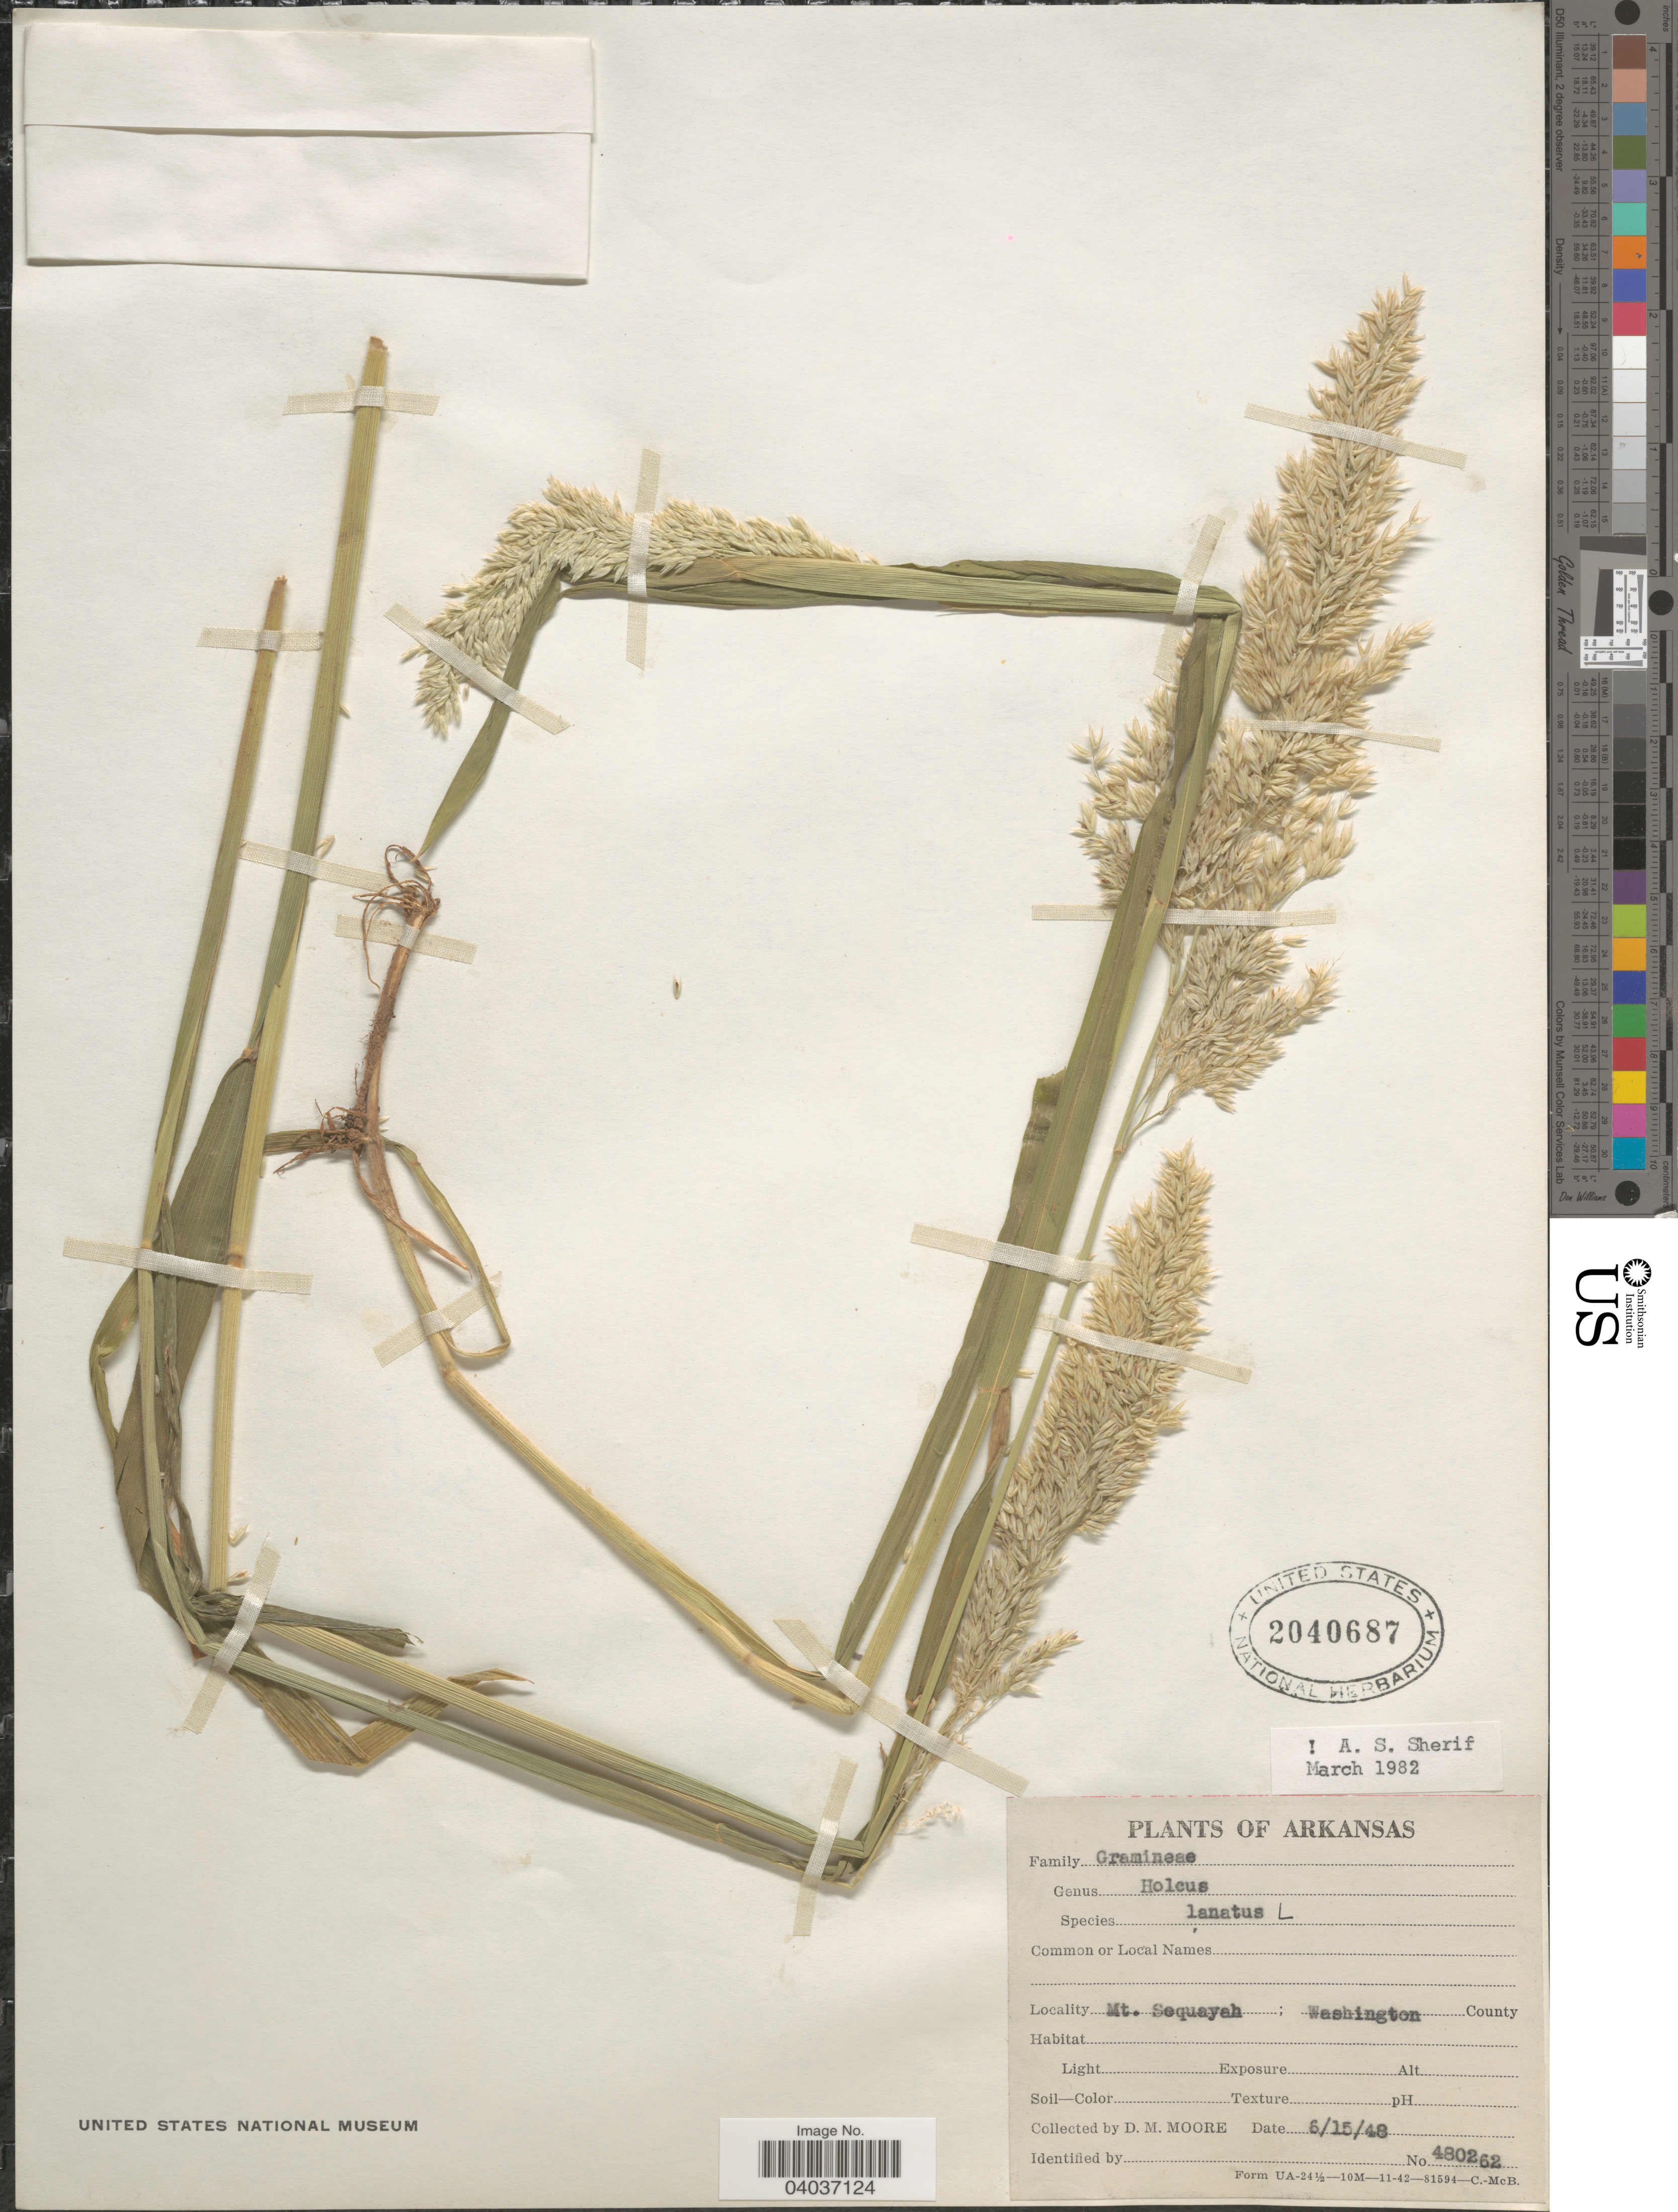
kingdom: Plantae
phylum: Tracheophyta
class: Liliopsida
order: Poales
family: Poaceae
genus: Holcus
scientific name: Holcus lanatus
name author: L.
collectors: D. Moore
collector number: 480262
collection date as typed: Transcribed d/m/y: 15/6/48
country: United States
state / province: Arkansas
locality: Mt. Sequayah: Washington County.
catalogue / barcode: US 2040687